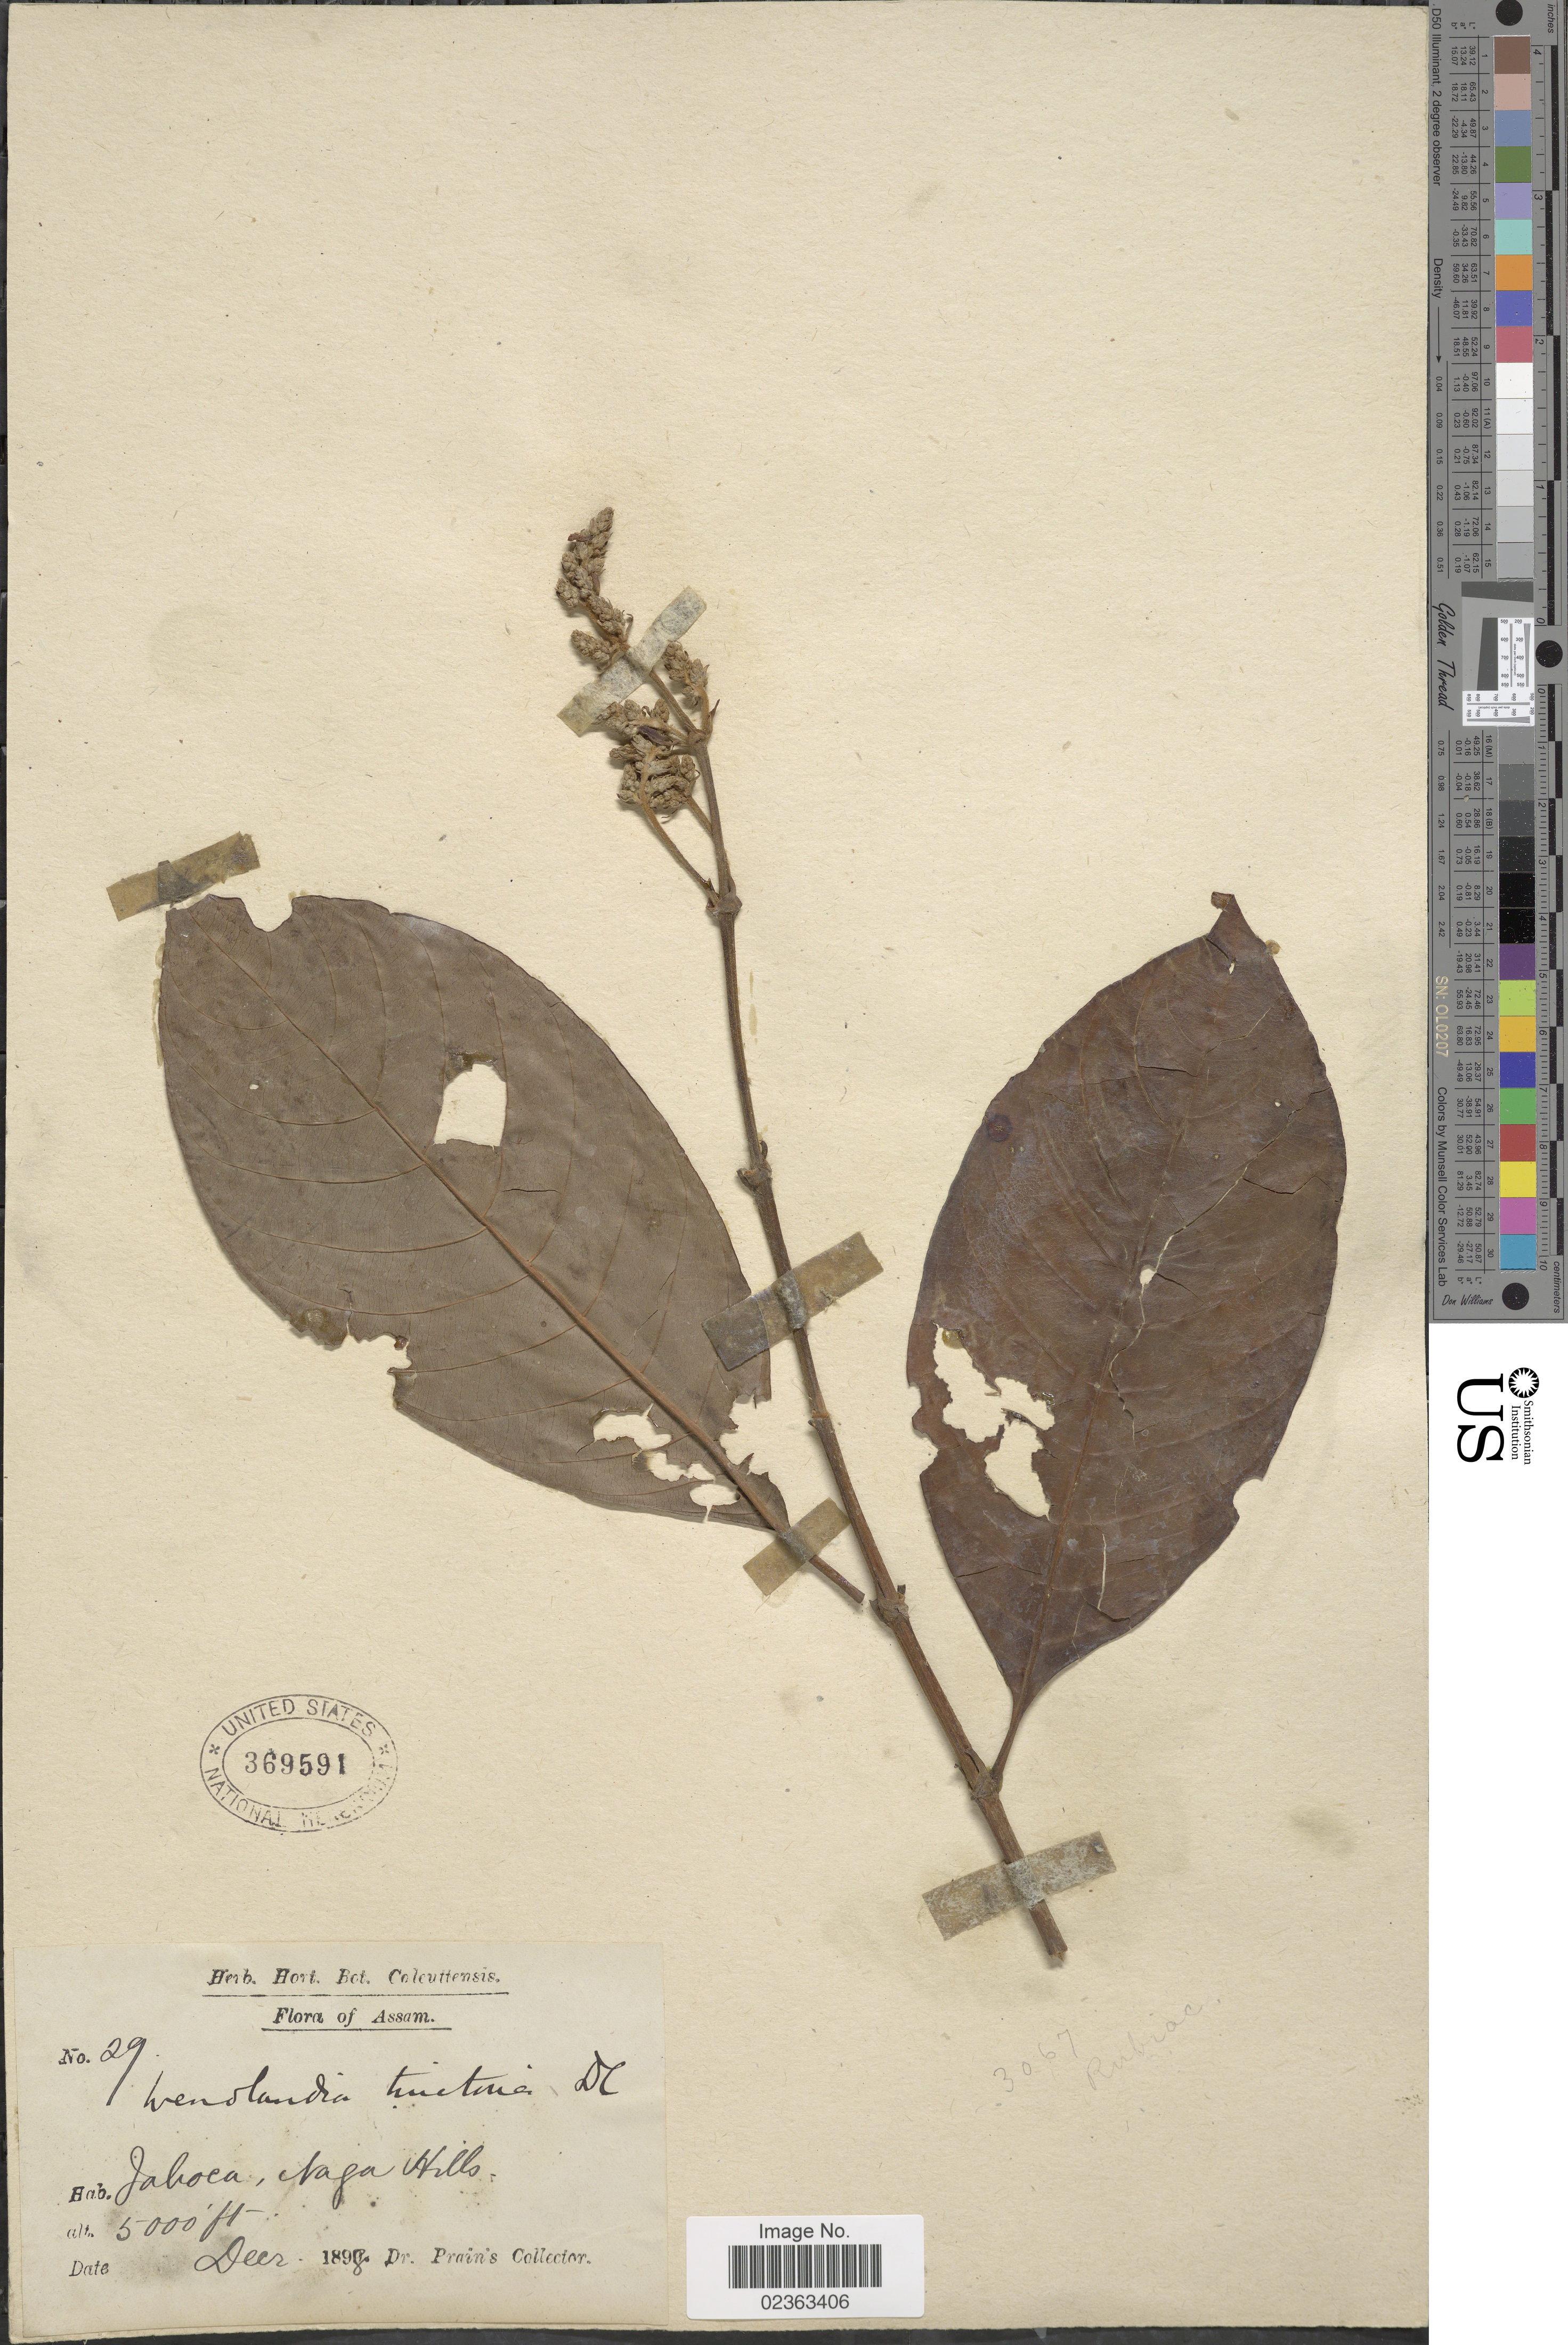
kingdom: Plantae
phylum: Tracheophyta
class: Magnoliopsida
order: Gentianales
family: Rubiaceae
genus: Wendlandia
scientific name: Wendlandia tinctoria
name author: DC.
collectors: Dr. Prain's collector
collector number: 29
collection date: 1888-12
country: India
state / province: Assam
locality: Jaboca, Naga Hills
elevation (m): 1524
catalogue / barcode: US 369591